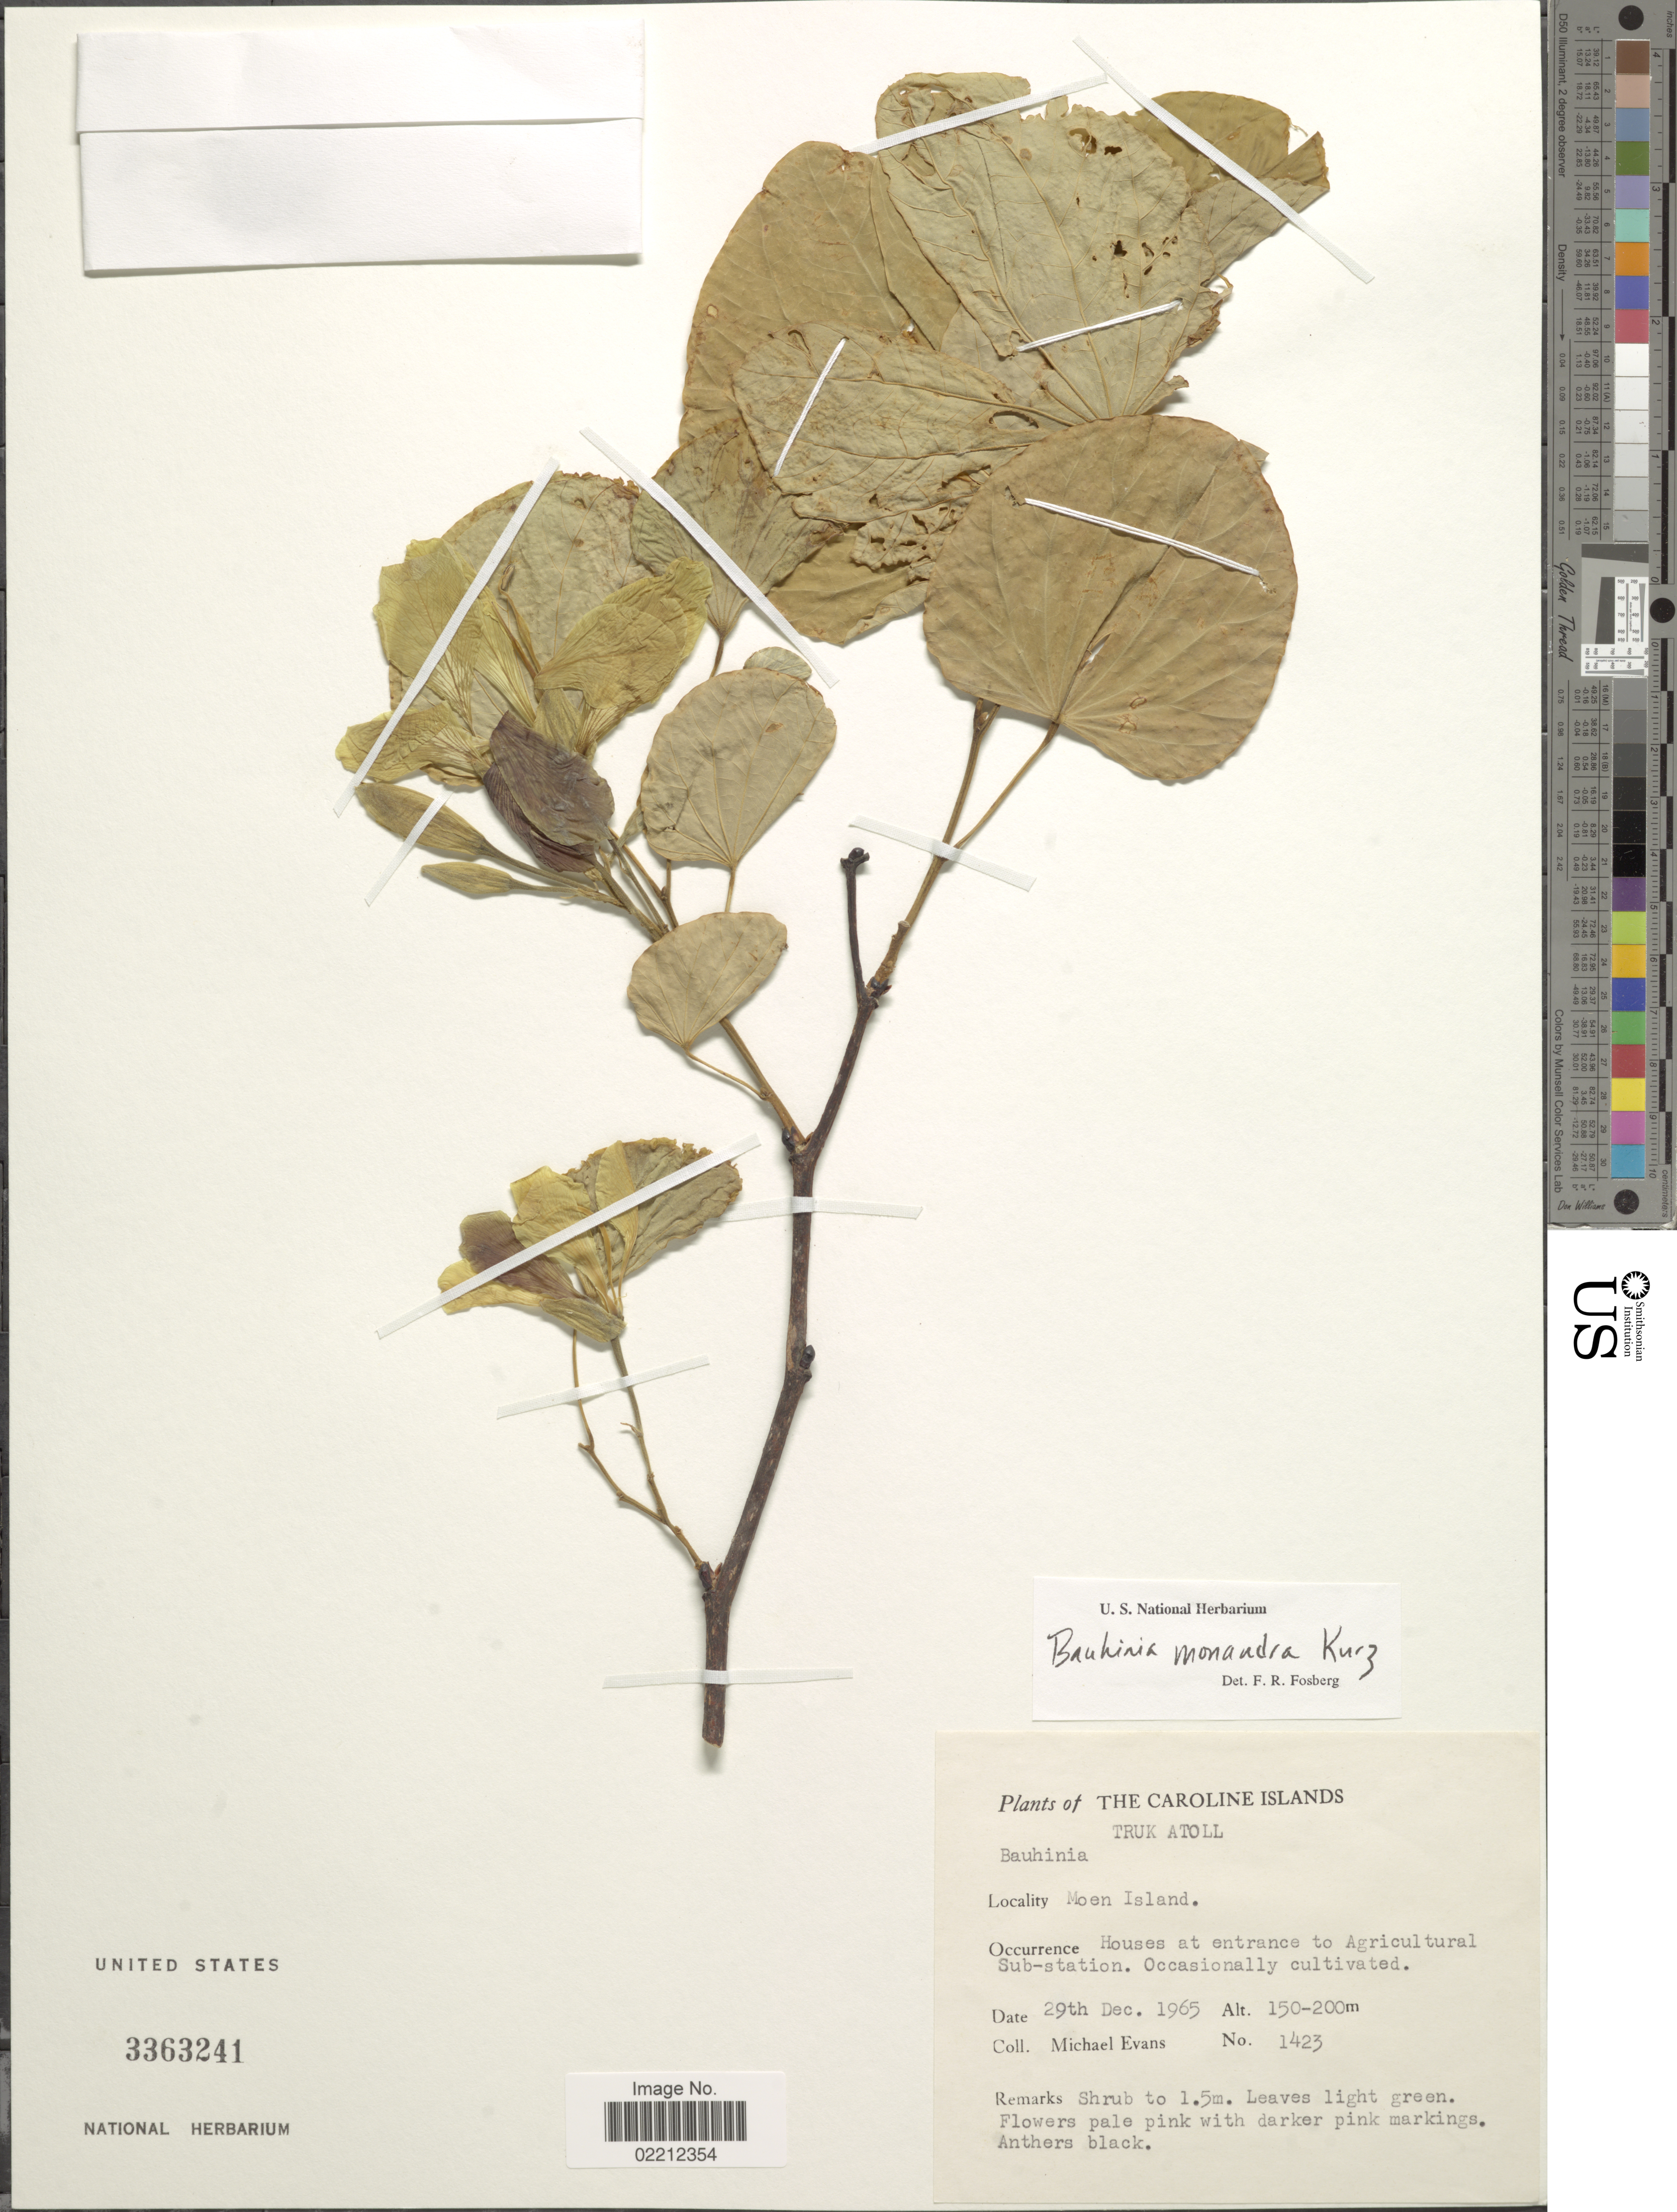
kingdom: Plantae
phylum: Tracheophyta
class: Magnoliopsida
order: Fabales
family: Fabaceae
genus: Bauhinia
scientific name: Bauhinia monandra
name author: Kurz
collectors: M. Evans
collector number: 1423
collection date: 1965-12-29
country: Micronesia, Federated States of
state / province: Truk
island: Moen [Wono]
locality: Caroline Islands. Truk Atoll. Moen Island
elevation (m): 150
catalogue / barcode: US 3363241